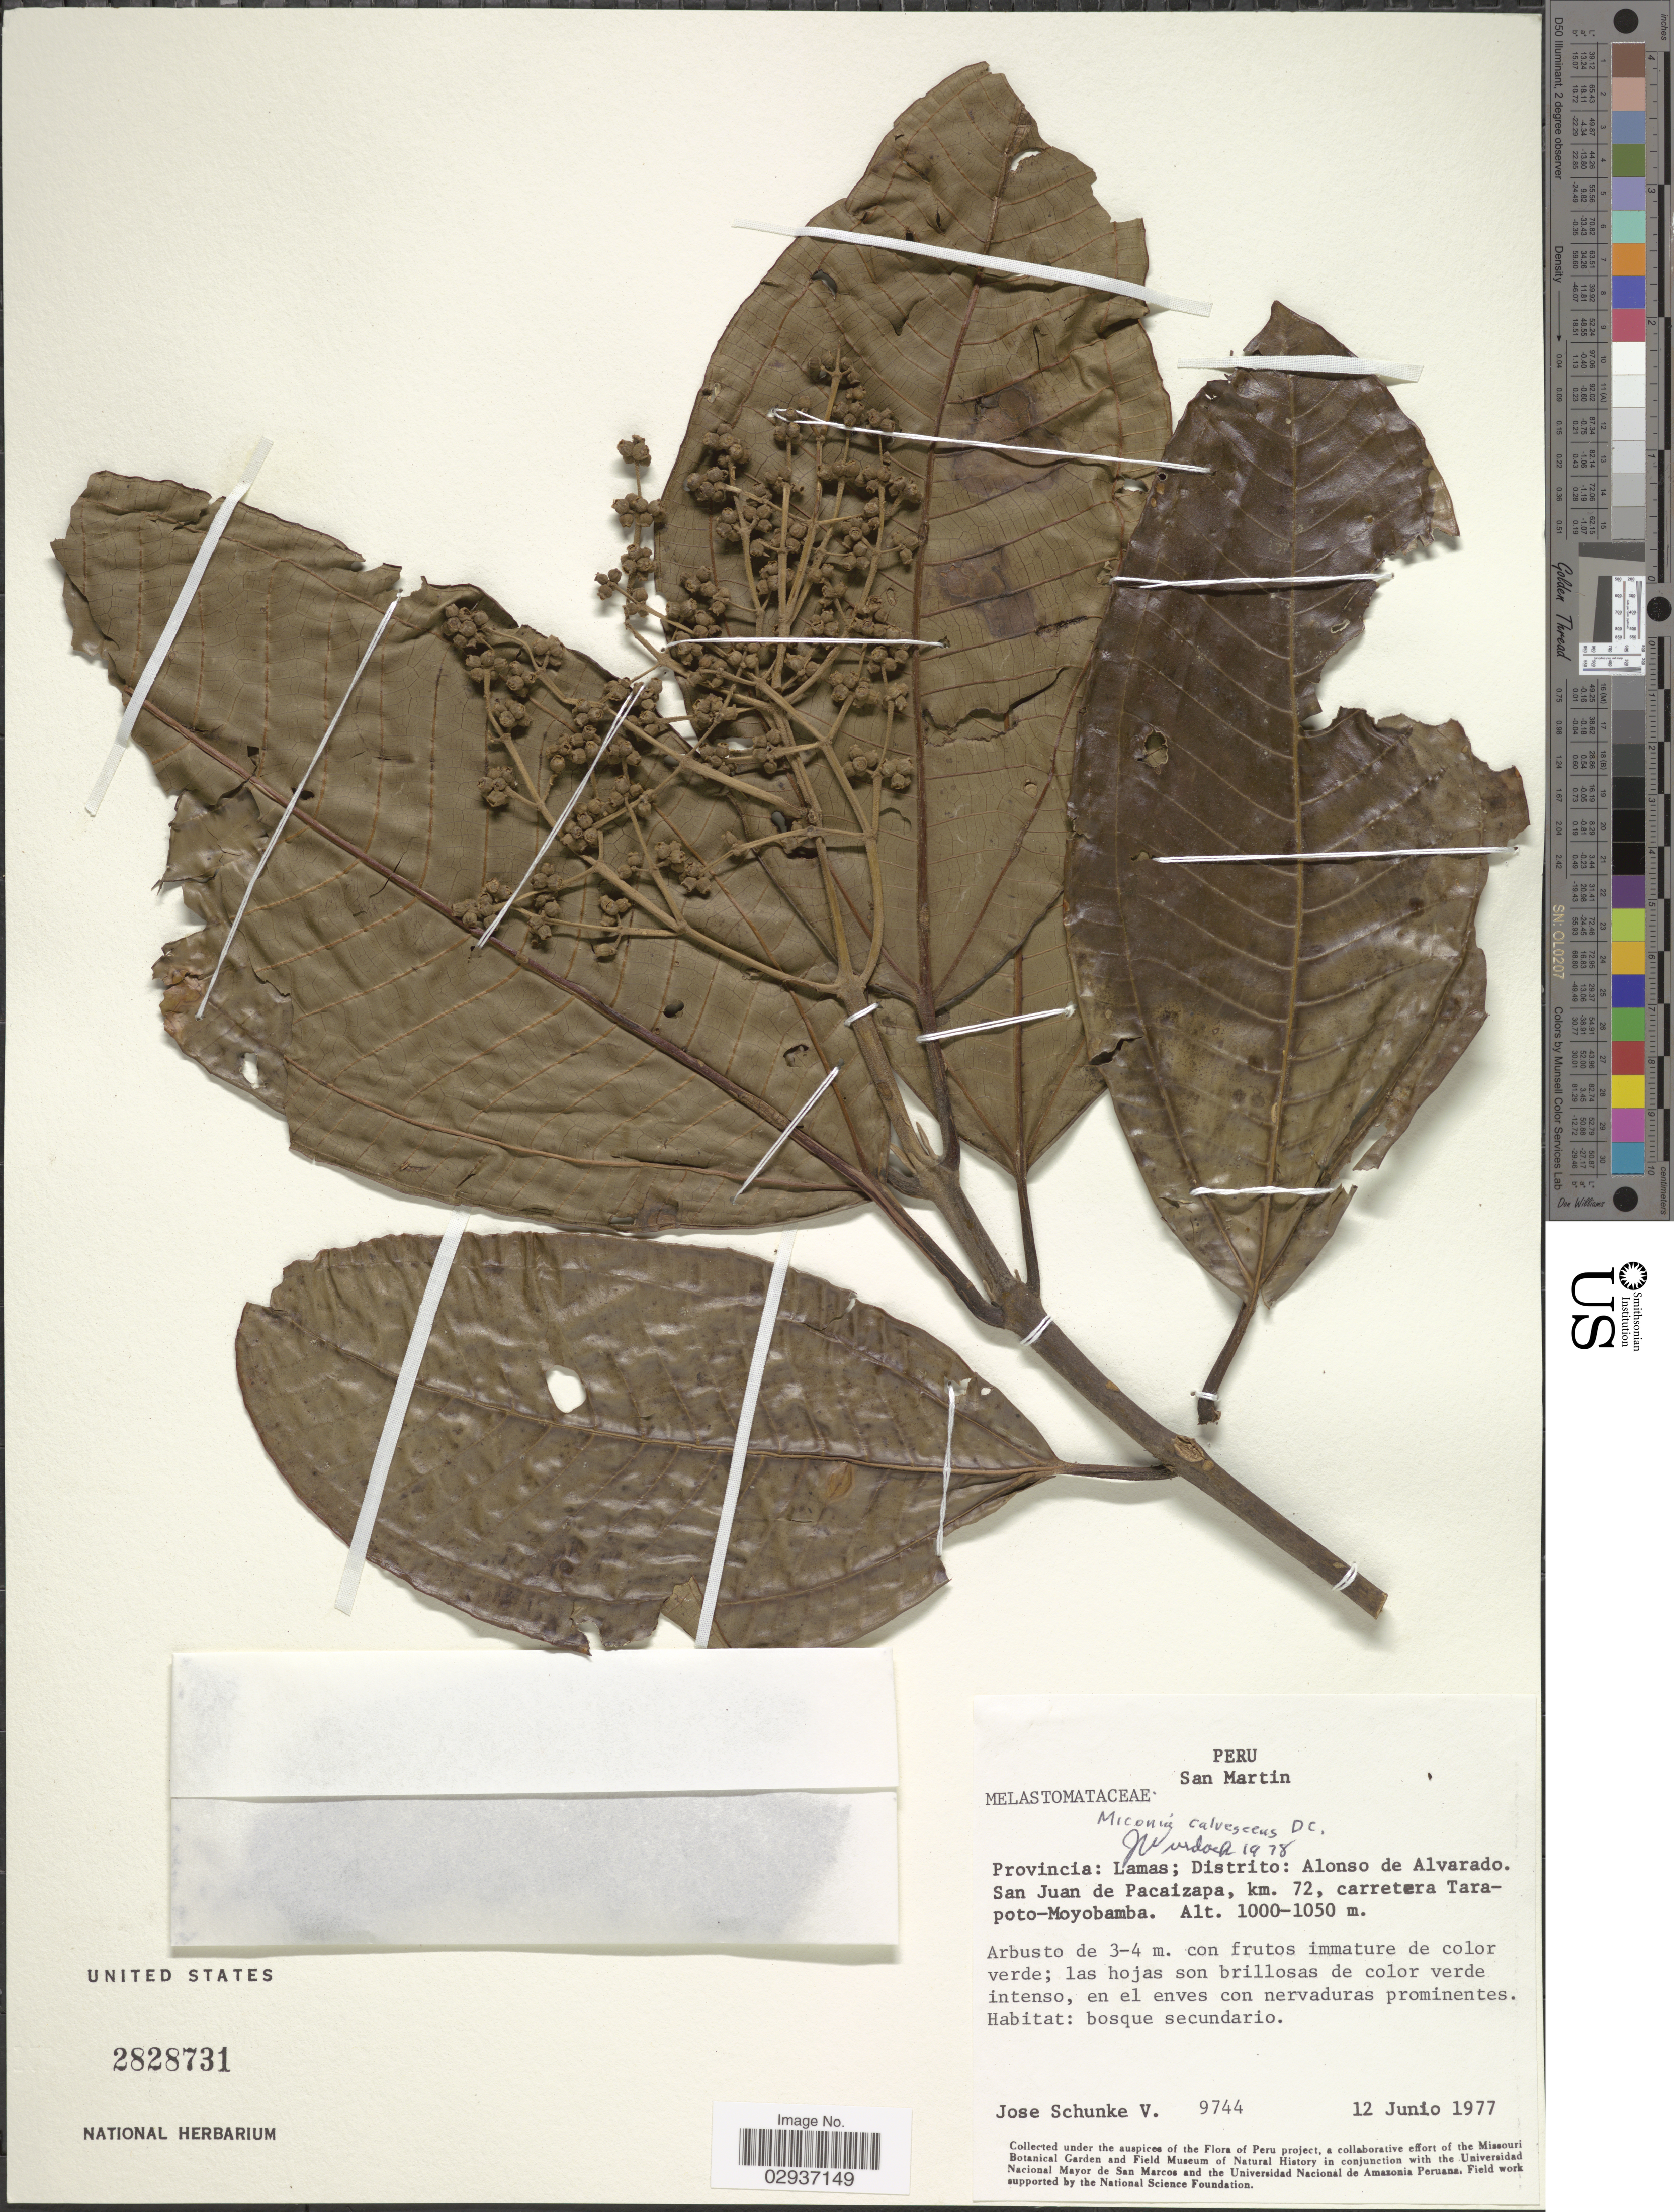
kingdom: Plantae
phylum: Tracheophyta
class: Magnoliopsida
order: Myrtales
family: Melastomataceae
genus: Miconia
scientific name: Miconia calvescens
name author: DC.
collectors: J. Schunke Vigo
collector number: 9744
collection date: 1977-06-12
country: Peru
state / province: San Martín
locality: Provincia: Lamas; Distrito: Alonso de Alvarado. San Juan de Pacaizapa, km. 72, carretera Tarapoto-Moyobamba.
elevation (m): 1000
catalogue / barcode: US 2828731